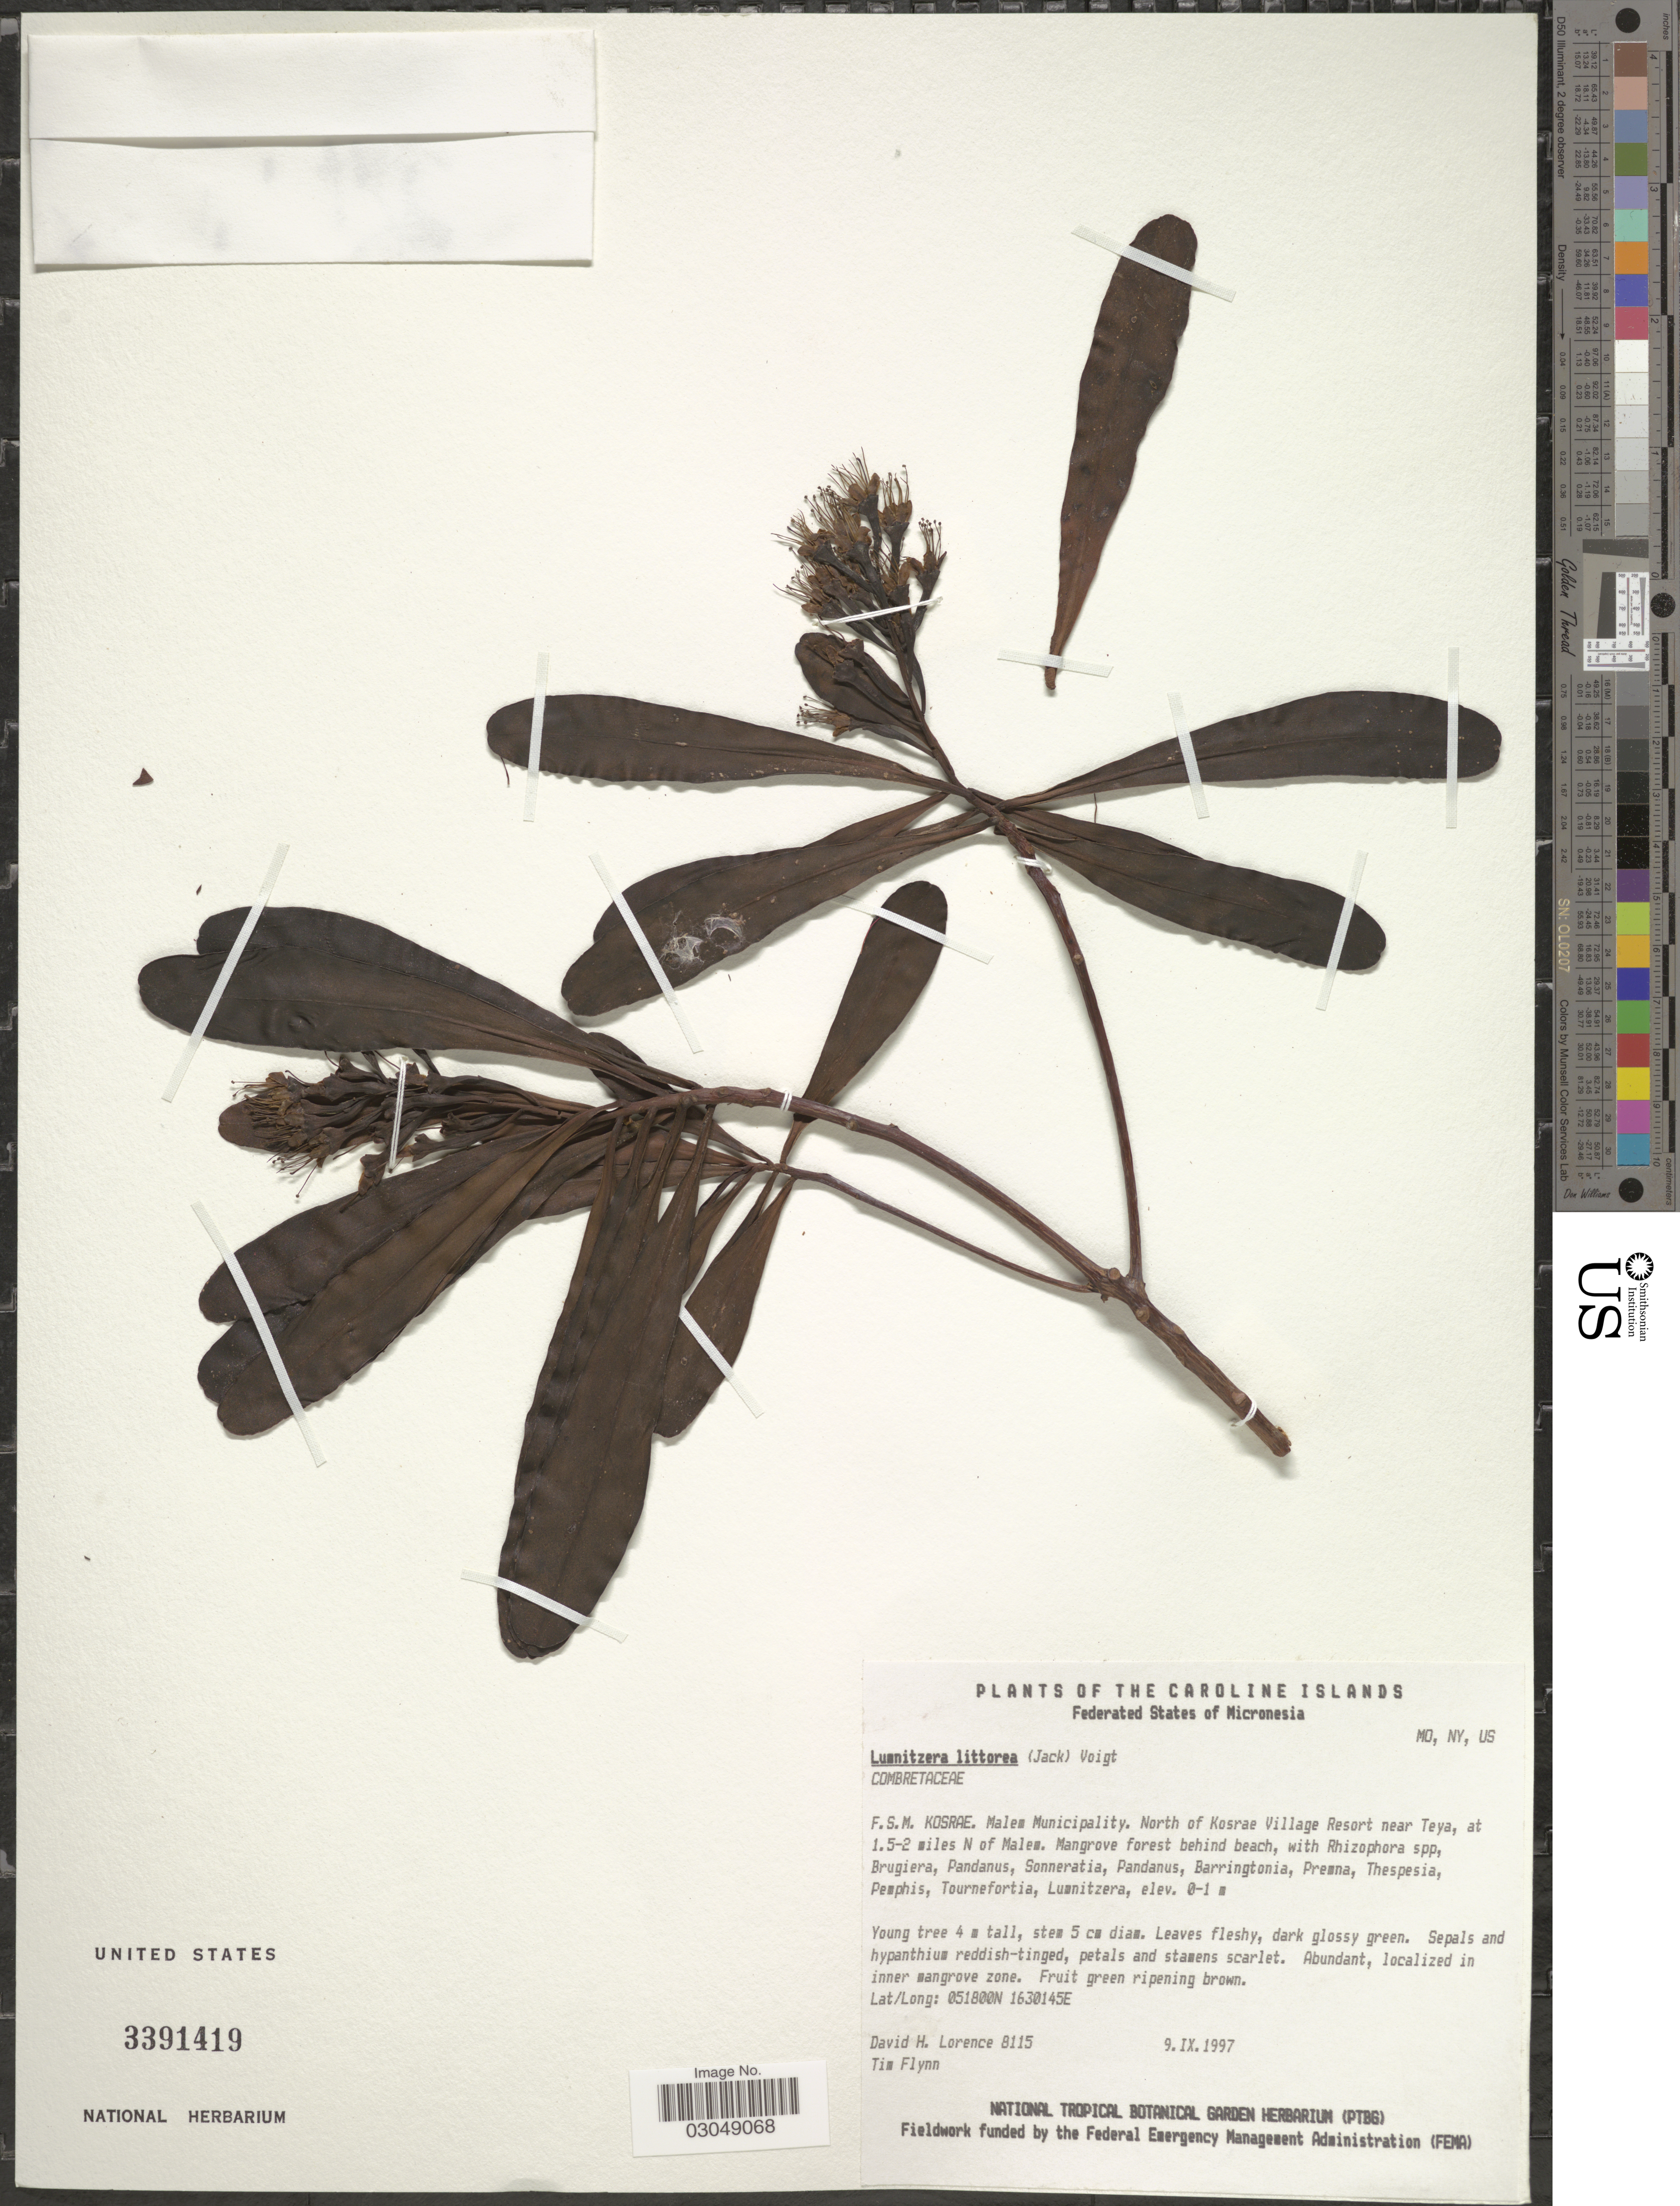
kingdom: Plantae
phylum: Tracheophyta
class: Magnoliopsida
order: Myrtales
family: Combretaceae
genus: Lumnitzera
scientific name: Lumnitzera littorea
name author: (Jack) Voight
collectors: D. Lorence & T. Flynn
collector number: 8115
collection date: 1997-09-09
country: Micronesia, Federated States of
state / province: Kosrae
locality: Caroline Islands. F.S.M. Kosrae. Malem Municipality. North of Kosrae Village Resort near Teya, at 1.5-2 miles N of Malem.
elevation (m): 0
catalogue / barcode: US 3391419